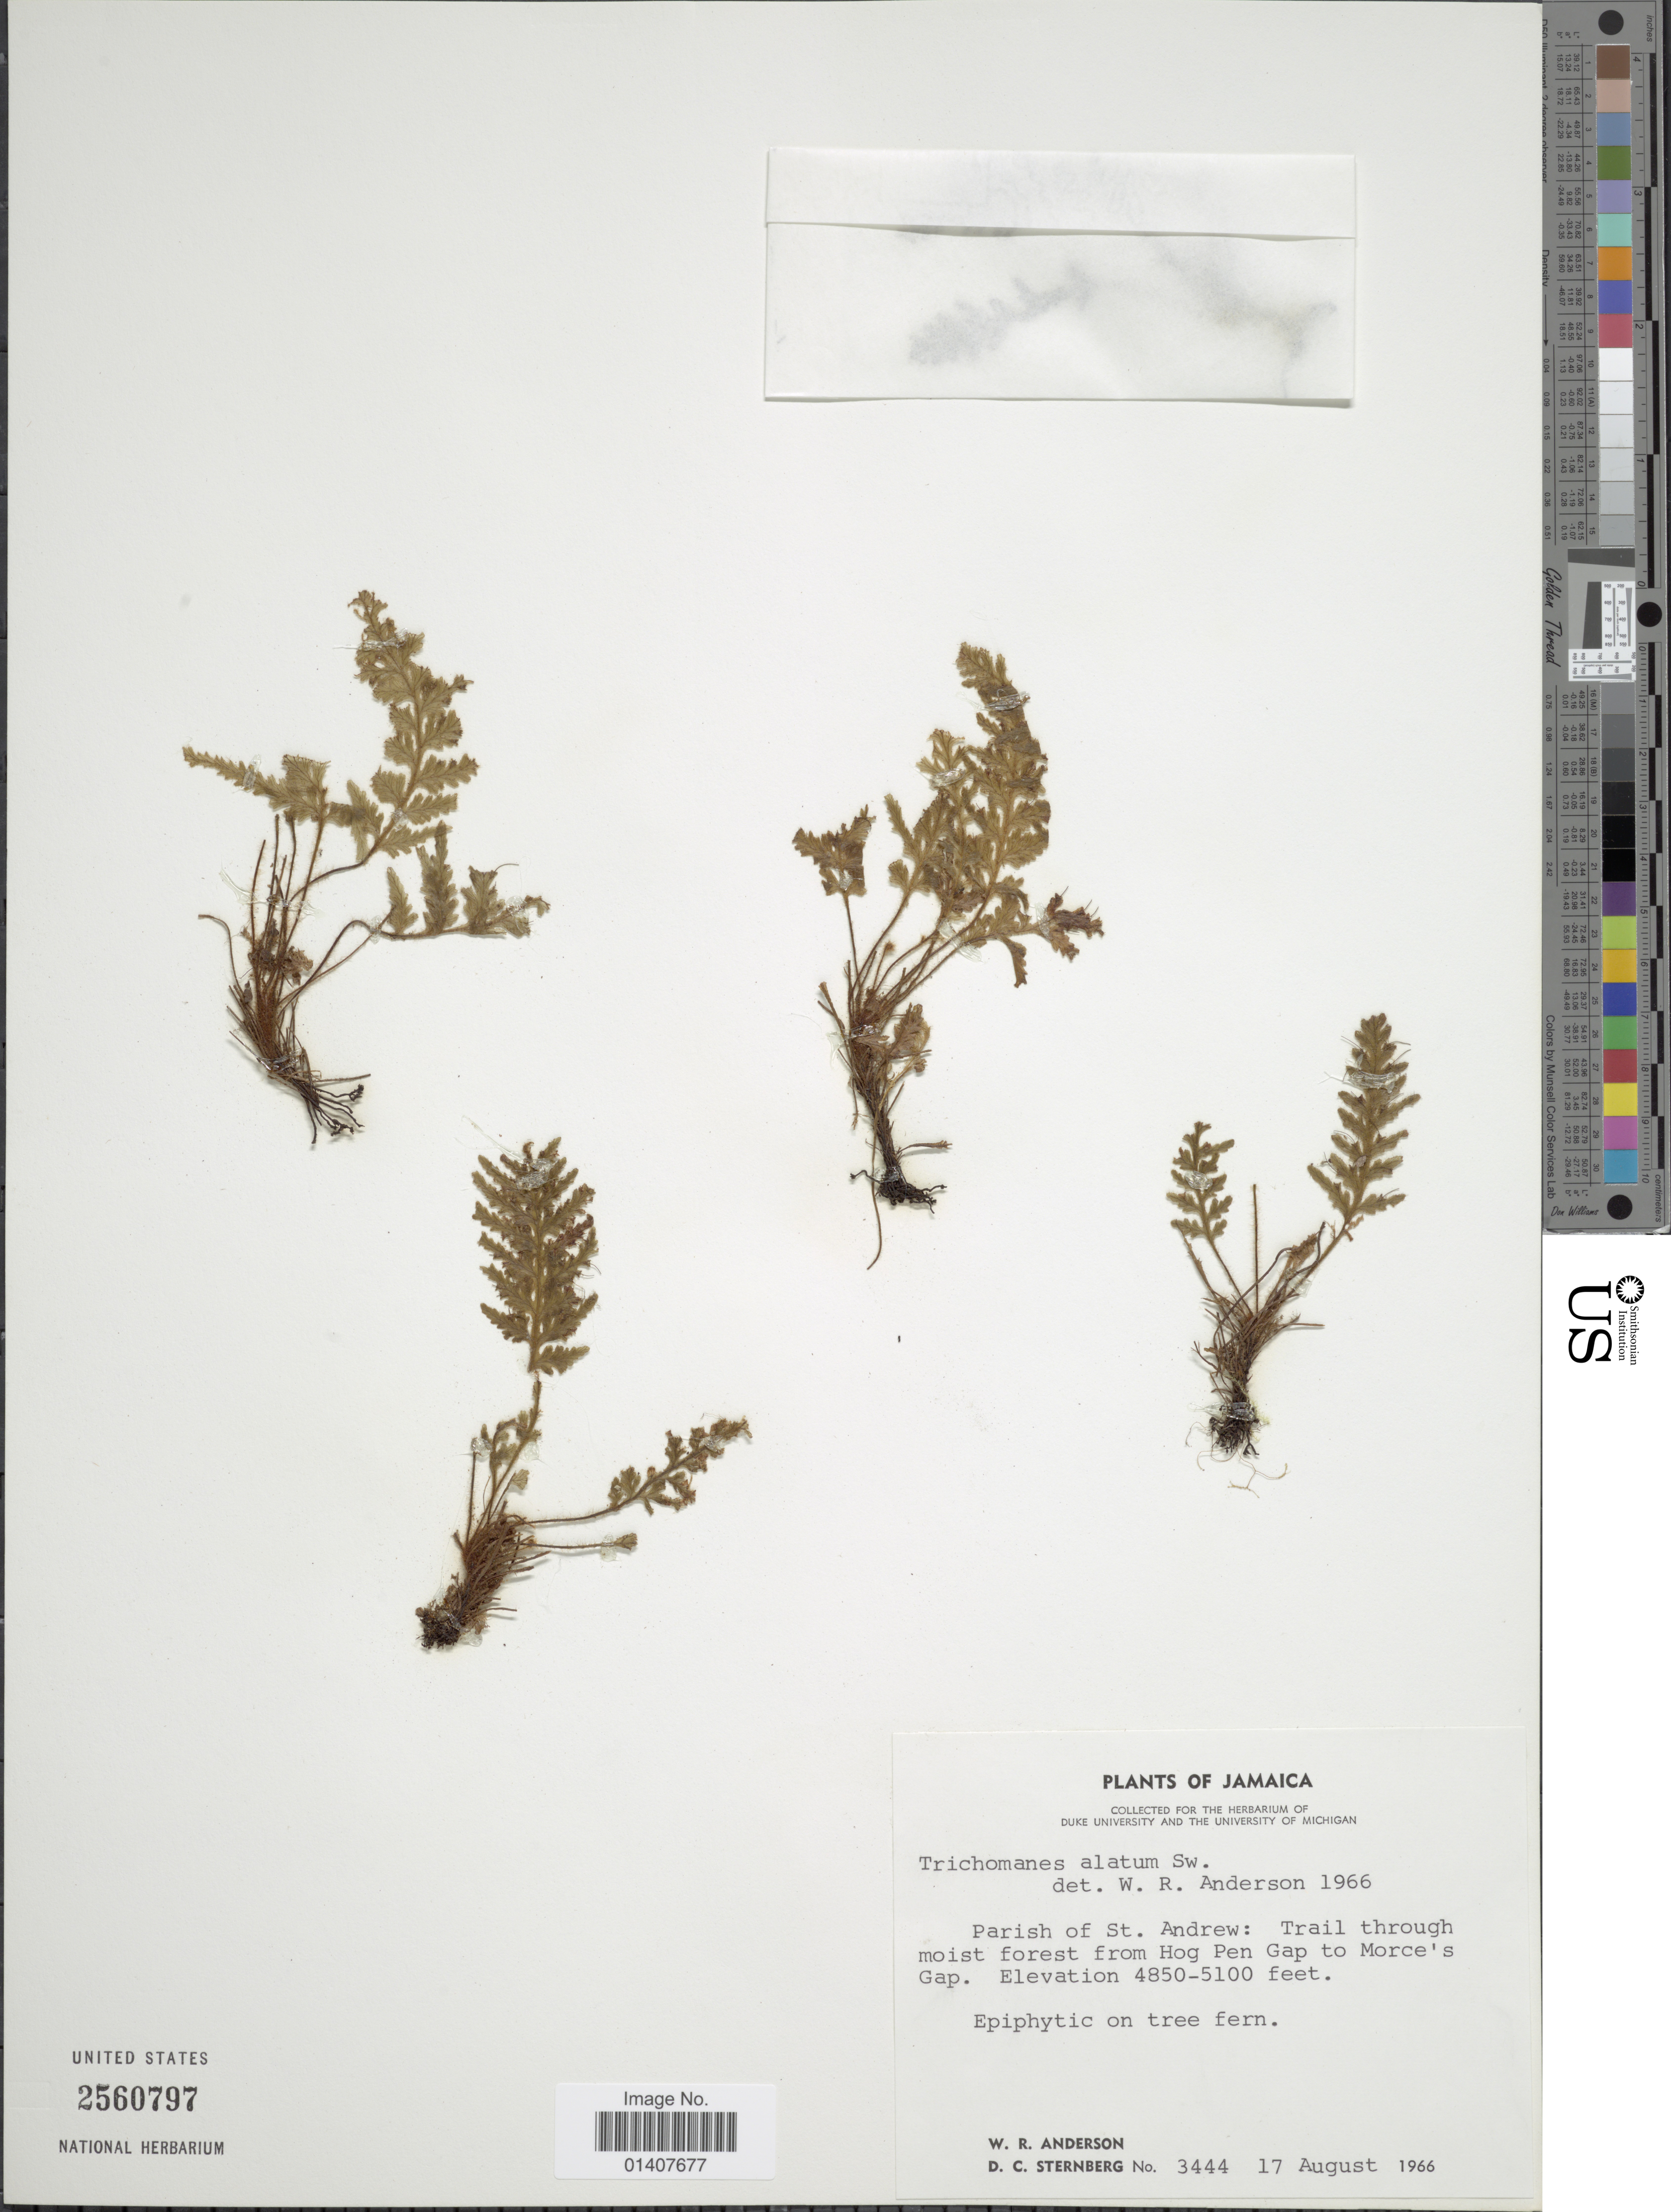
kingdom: Plantae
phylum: Tracheophyta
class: Polypodiopsida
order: Hymenophyllales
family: Hymenophyllaceae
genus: Trichomanes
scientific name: Trichomanes alatum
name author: Sw.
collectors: W. Anderson & D. Sternberg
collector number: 3444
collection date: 1966-08-17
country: Jamaica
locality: Parish of St. Andrew: trail through moist forest from Hog Pen Gap to Morce's Gap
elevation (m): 1478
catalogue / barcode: US 2560797